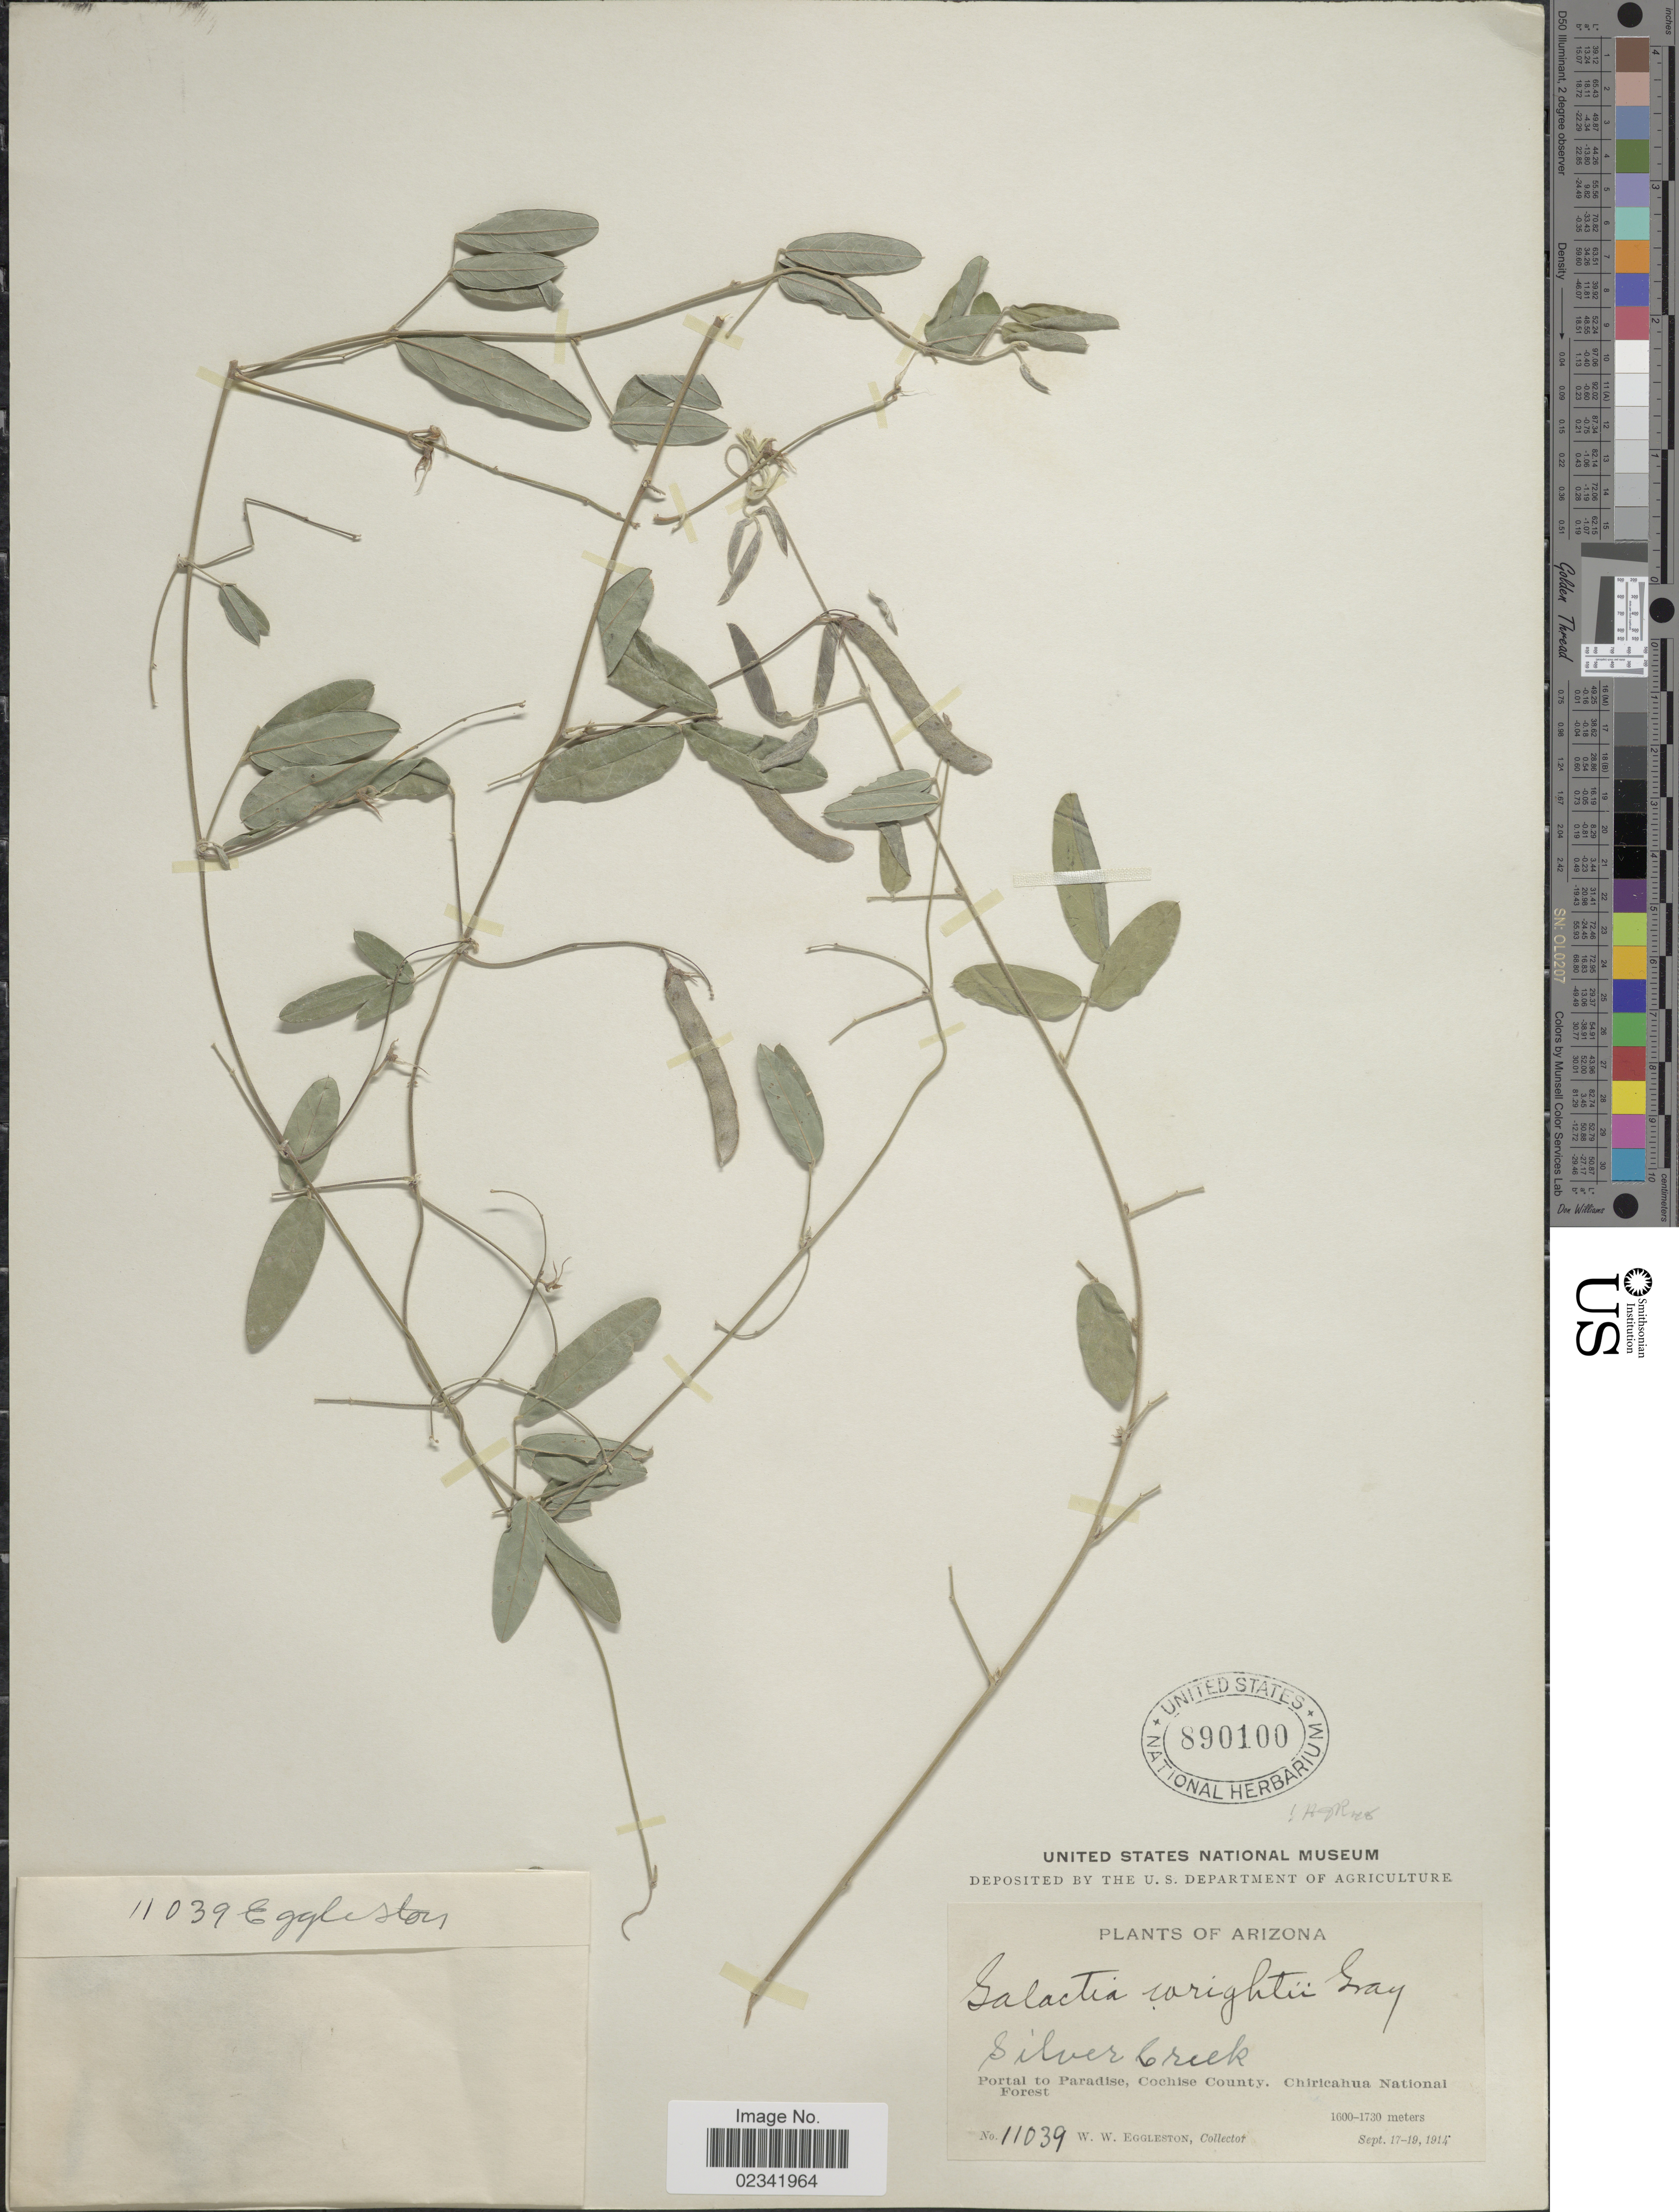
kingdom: Plantae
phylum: Tracheophyta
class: Magnoliopsida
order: Fabales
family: Fabaceae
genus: Galactia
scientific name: Galactia wrightii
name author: A. Gray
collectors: W. W. Eggleston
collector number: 11039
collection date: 1914-09-17/1914-09-19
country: United States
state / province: Arizona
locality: Silver Creek, Portal to Paradise, Cochise County, Chiricahua National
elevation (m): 1600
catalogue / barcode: US 890100